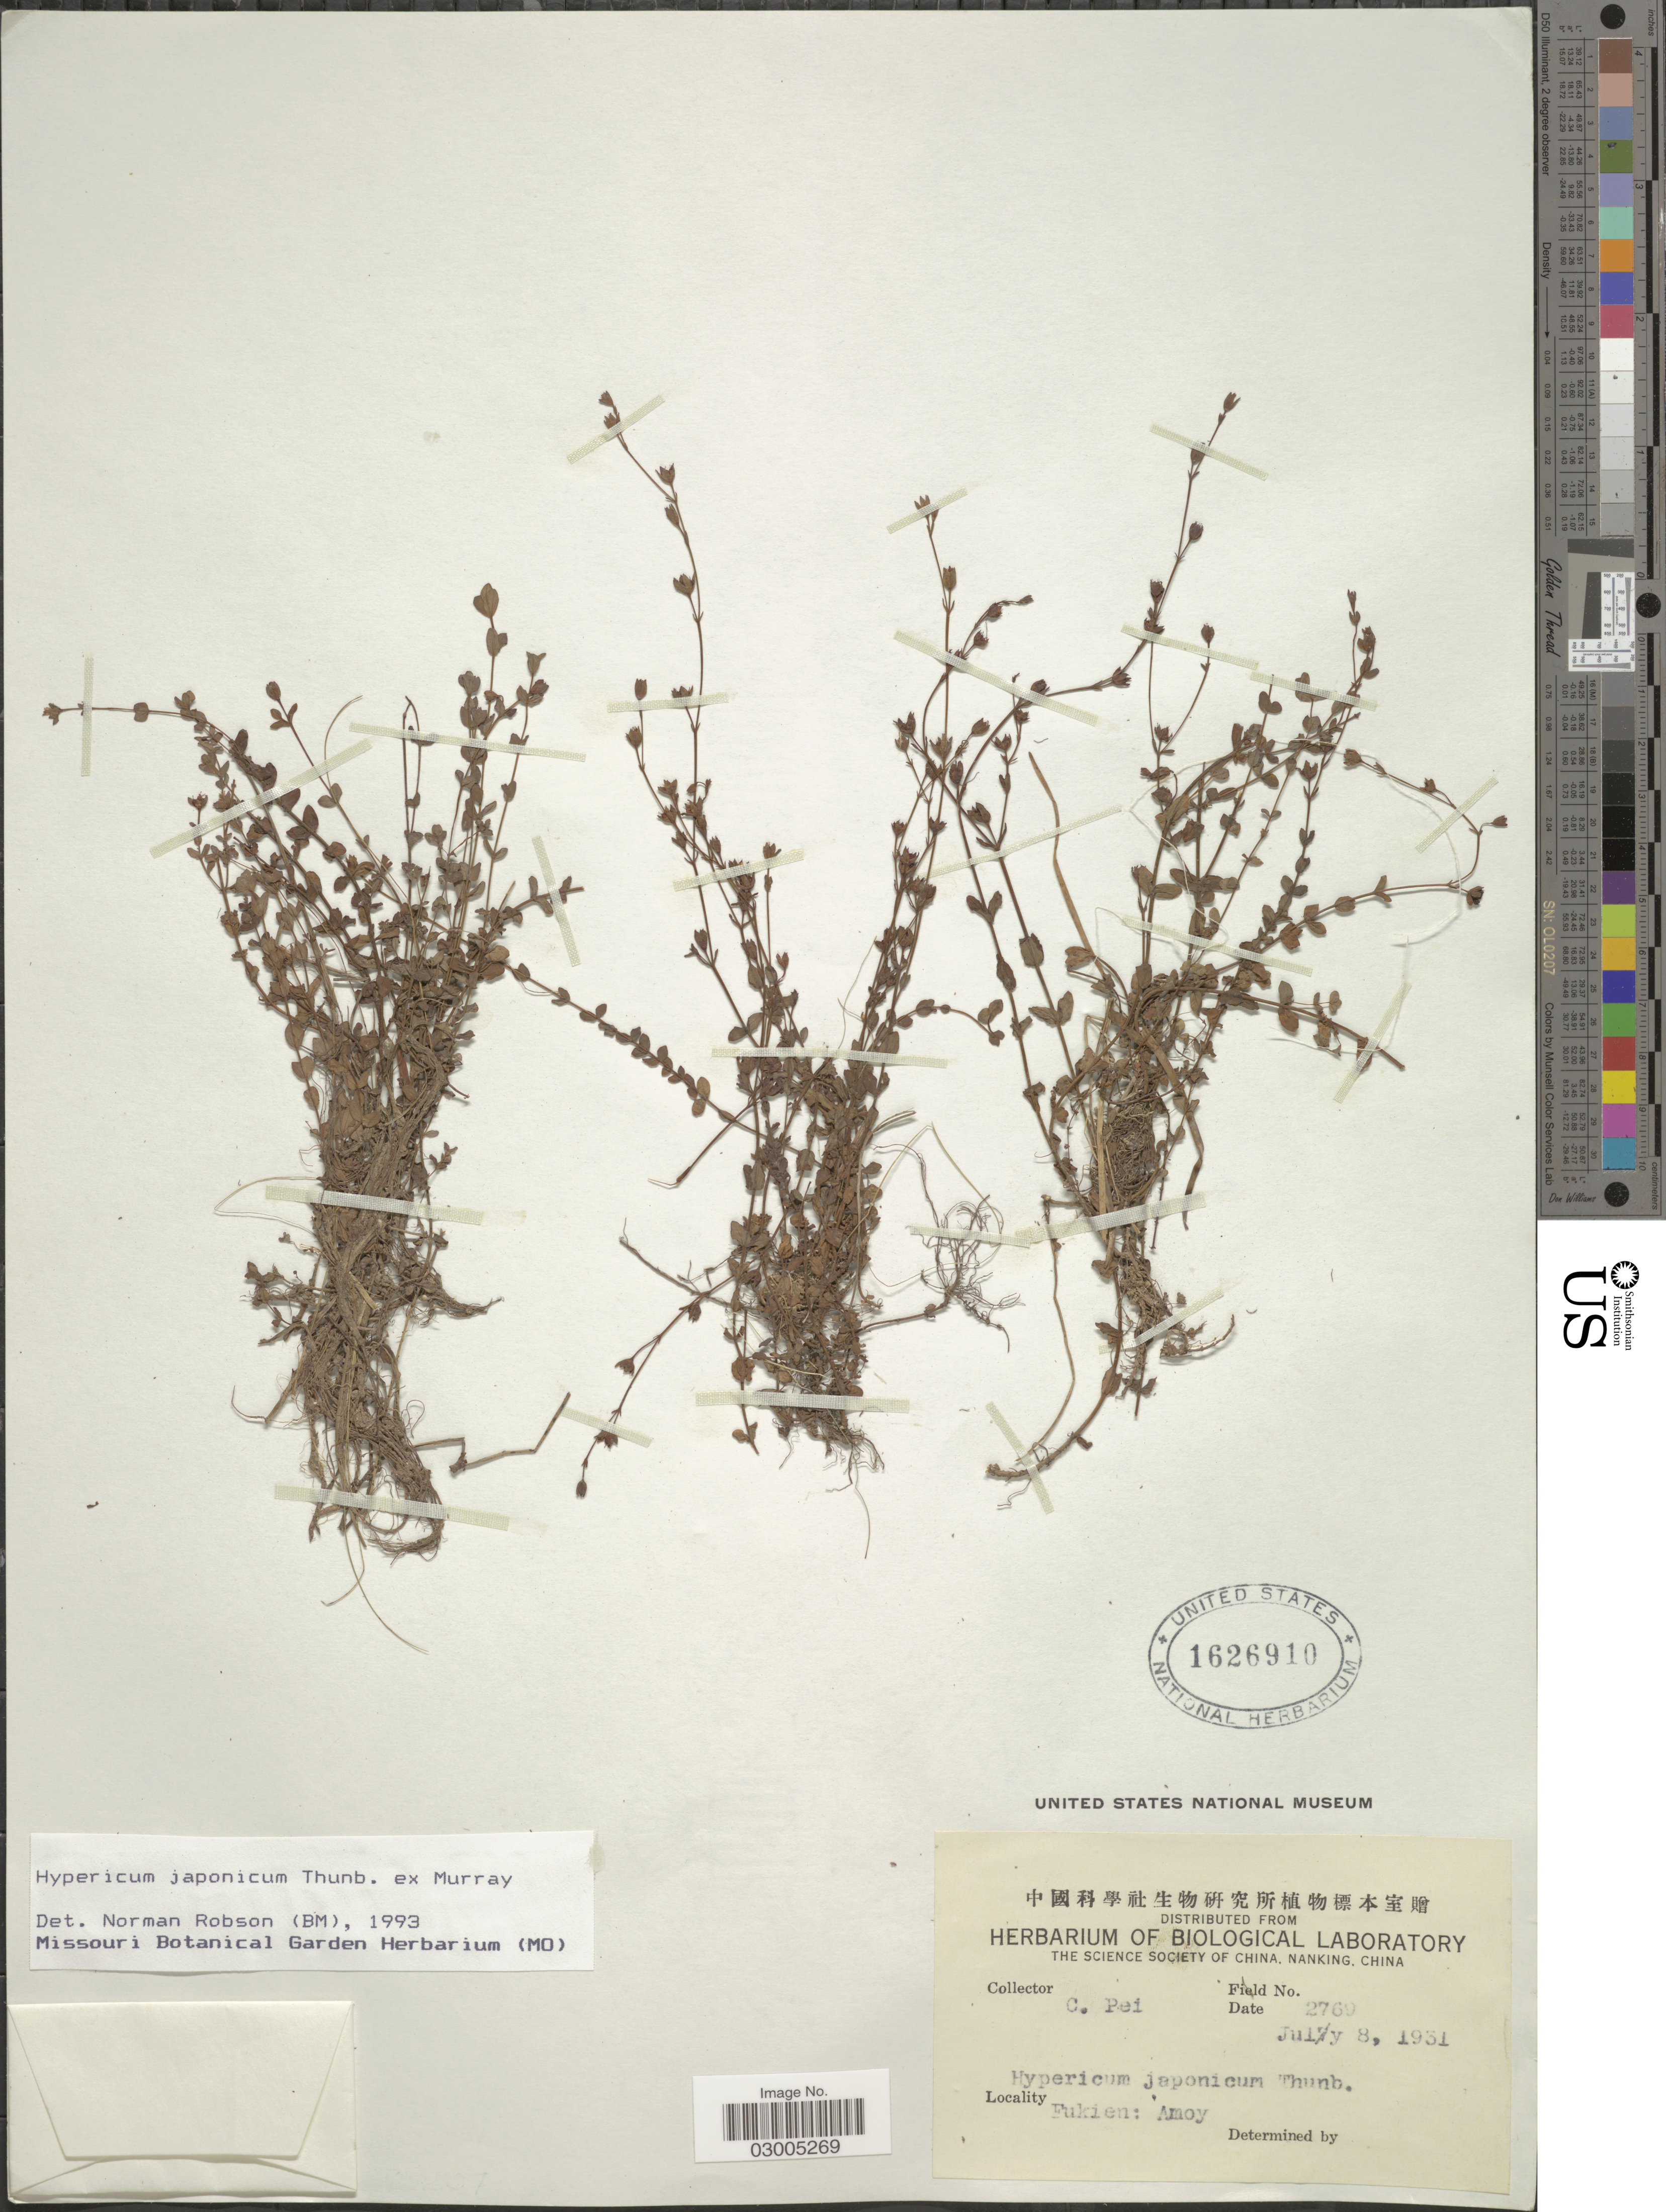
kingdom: Plantae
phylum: Tracheophyta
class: Magnoliopsida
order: Malpighiales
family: Hypericaceae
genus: Hypericum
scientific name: Hypericum japonicum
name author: Thunb.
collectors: C. P'ei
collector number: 2769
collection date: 1931-07-08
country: China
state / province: Fujian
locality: Fukien: Amoy.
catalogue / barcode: US 1626910